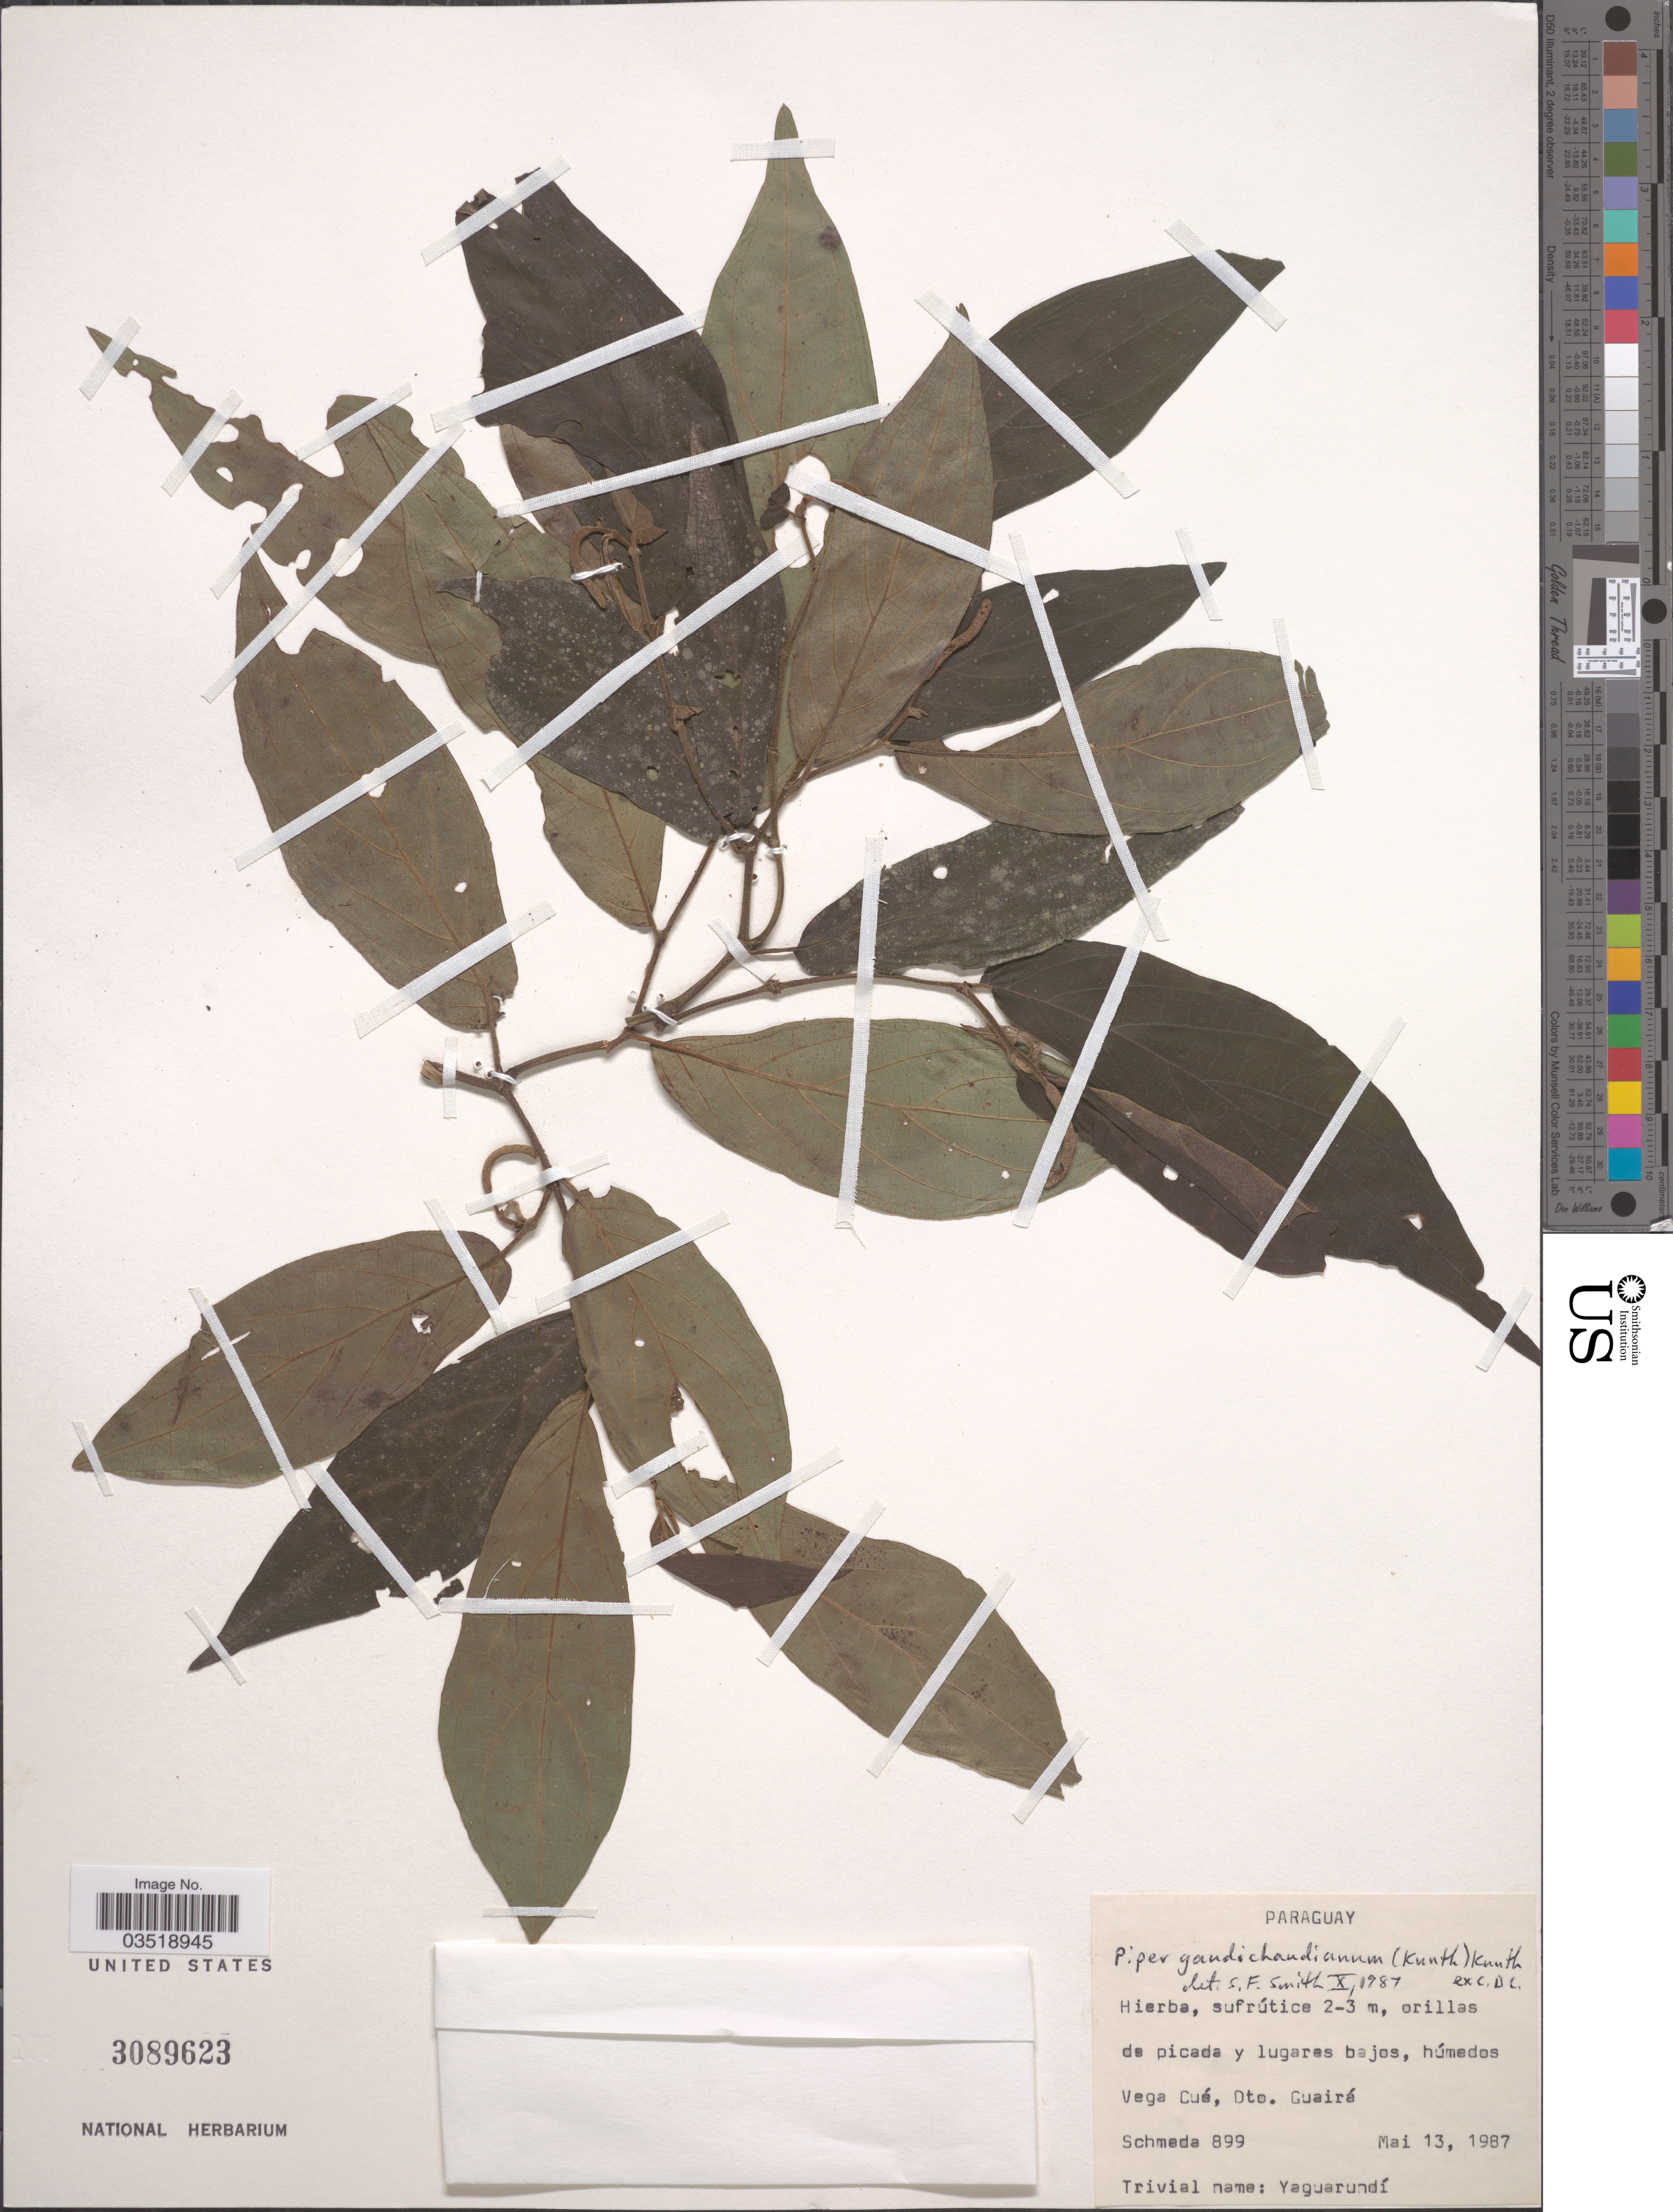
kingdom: Plantae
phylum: Tracheophyta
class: Magnoliopsida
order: Piperales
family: Piperaceae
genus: Piper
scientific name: Piper gaudichaudianum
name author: Kunth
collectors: Schmeda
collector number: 899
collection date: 1987-05-13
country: Paraguay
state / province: Guaira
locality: Húmedos Vega Cué, Dto. Guairá.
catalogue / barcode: US 3089623